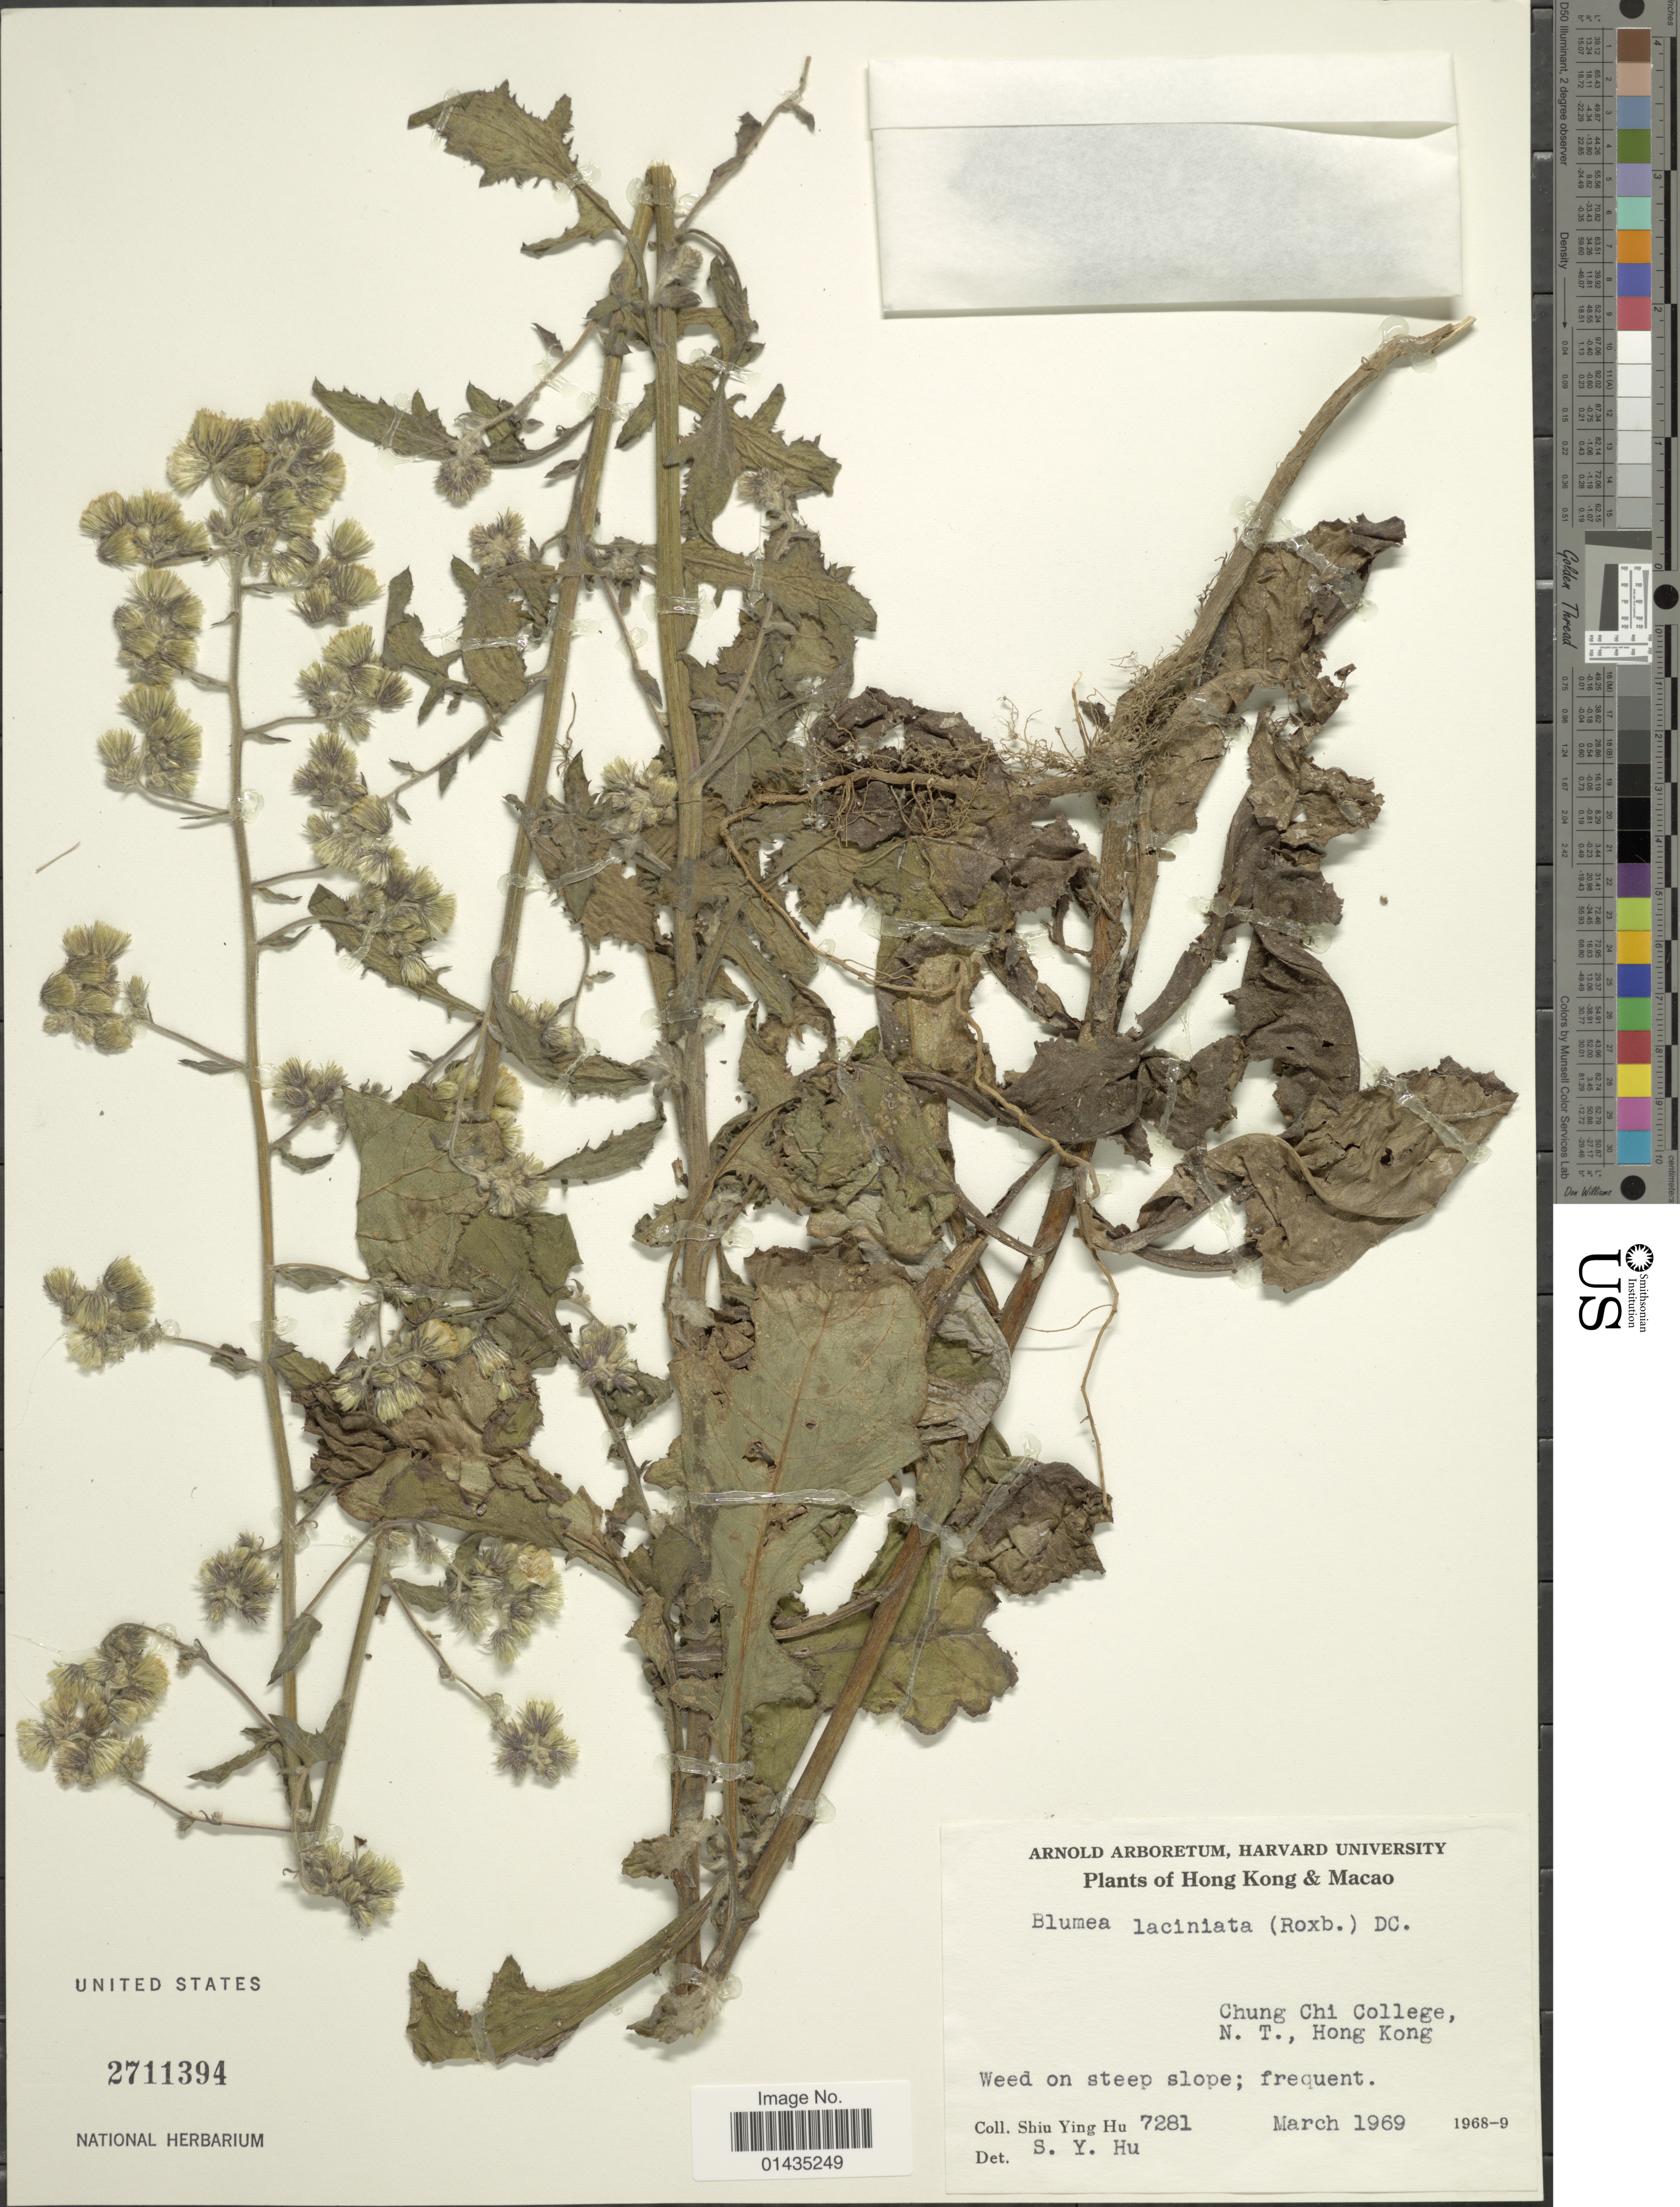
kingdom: Plantae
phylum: Tracheophyta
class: Magnoliopsida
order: Asterales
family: Asteraceae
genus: Blumea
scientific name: Blumea laciniata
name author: (Roxb.) DC.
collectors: S. Y. Hu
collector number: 7281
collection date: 1969-03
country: China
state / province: Hong Kong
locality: Macao, Ching Chi College, N. T.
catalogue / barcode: US 2711394